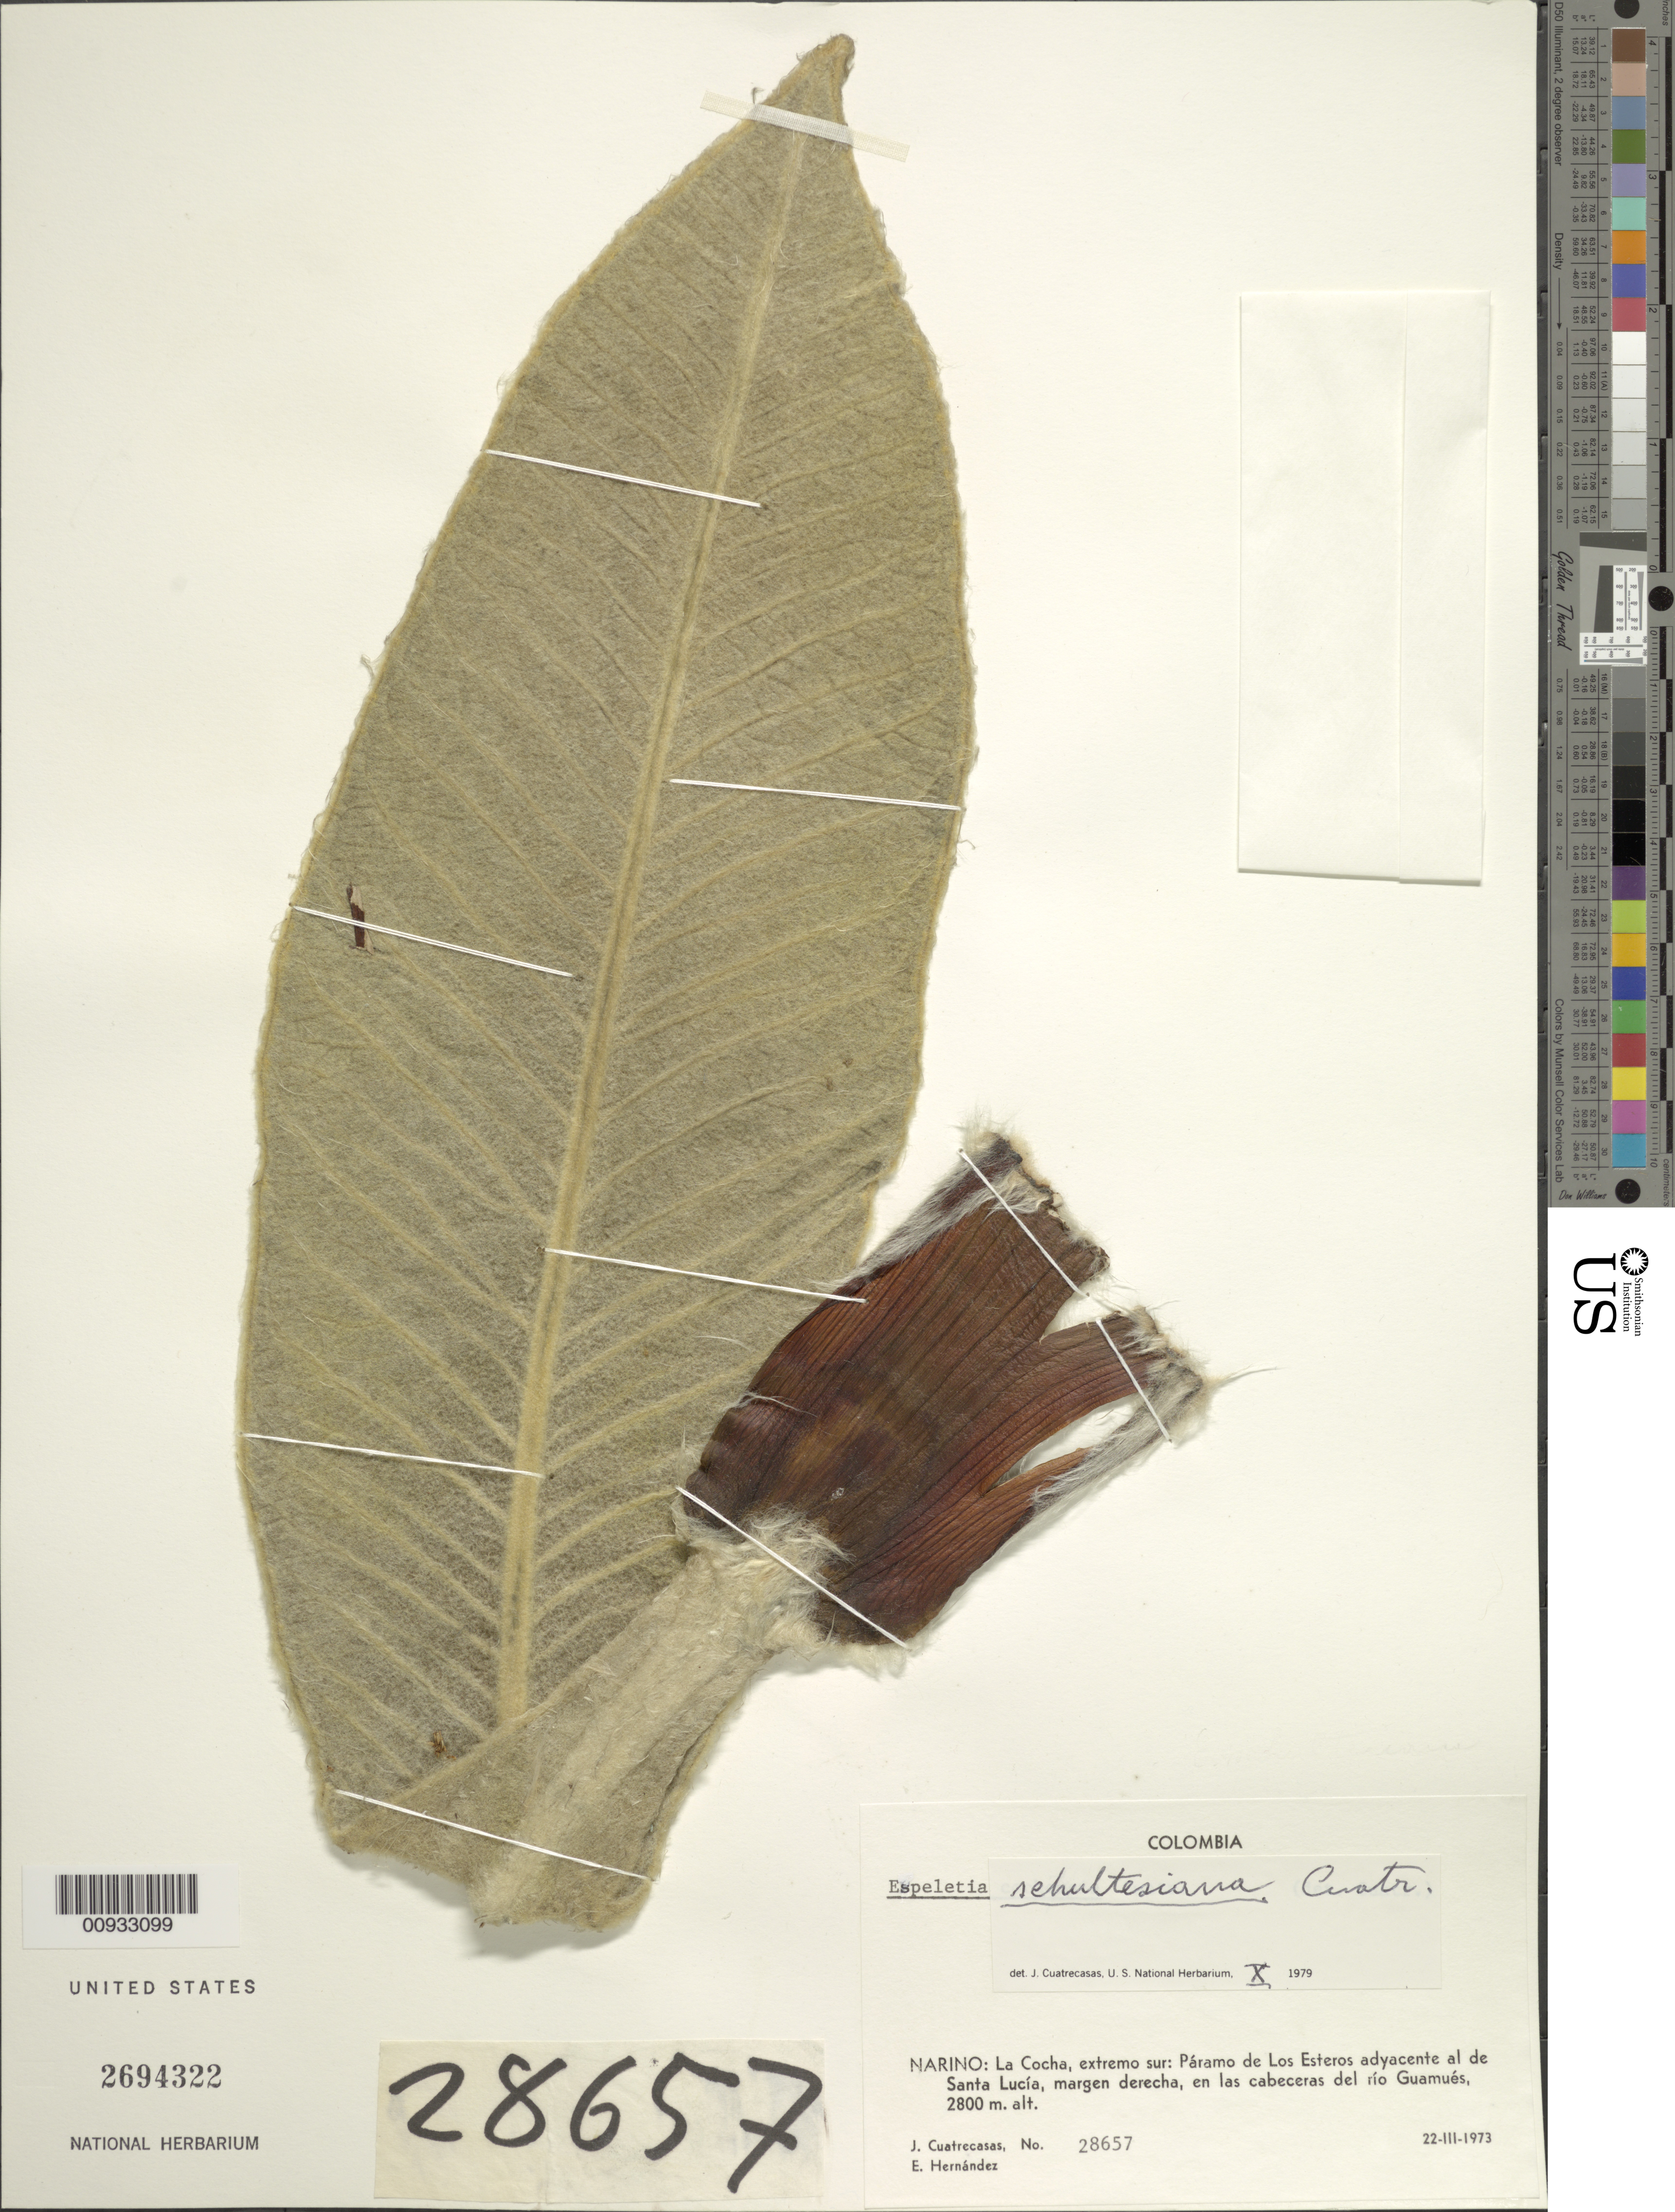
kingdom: Plantae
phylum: Tracheophyta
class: Magnoliopsida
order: Asterales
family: Asteraceae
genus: Espeletia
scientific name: Espeletia schultesiana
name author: Cuatrec.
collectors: J. Cuatrecasas & E. Hernández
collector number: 28657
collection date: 1973-03-22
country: Colombia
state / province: Nariño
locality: Páramo de los Esteros. La Cocha, extremo sur: páramo adyacente al de Santa Lucía, margen derecha, en las cabeceras del Río Gamués.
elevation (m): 2800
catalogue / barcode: US 2694322